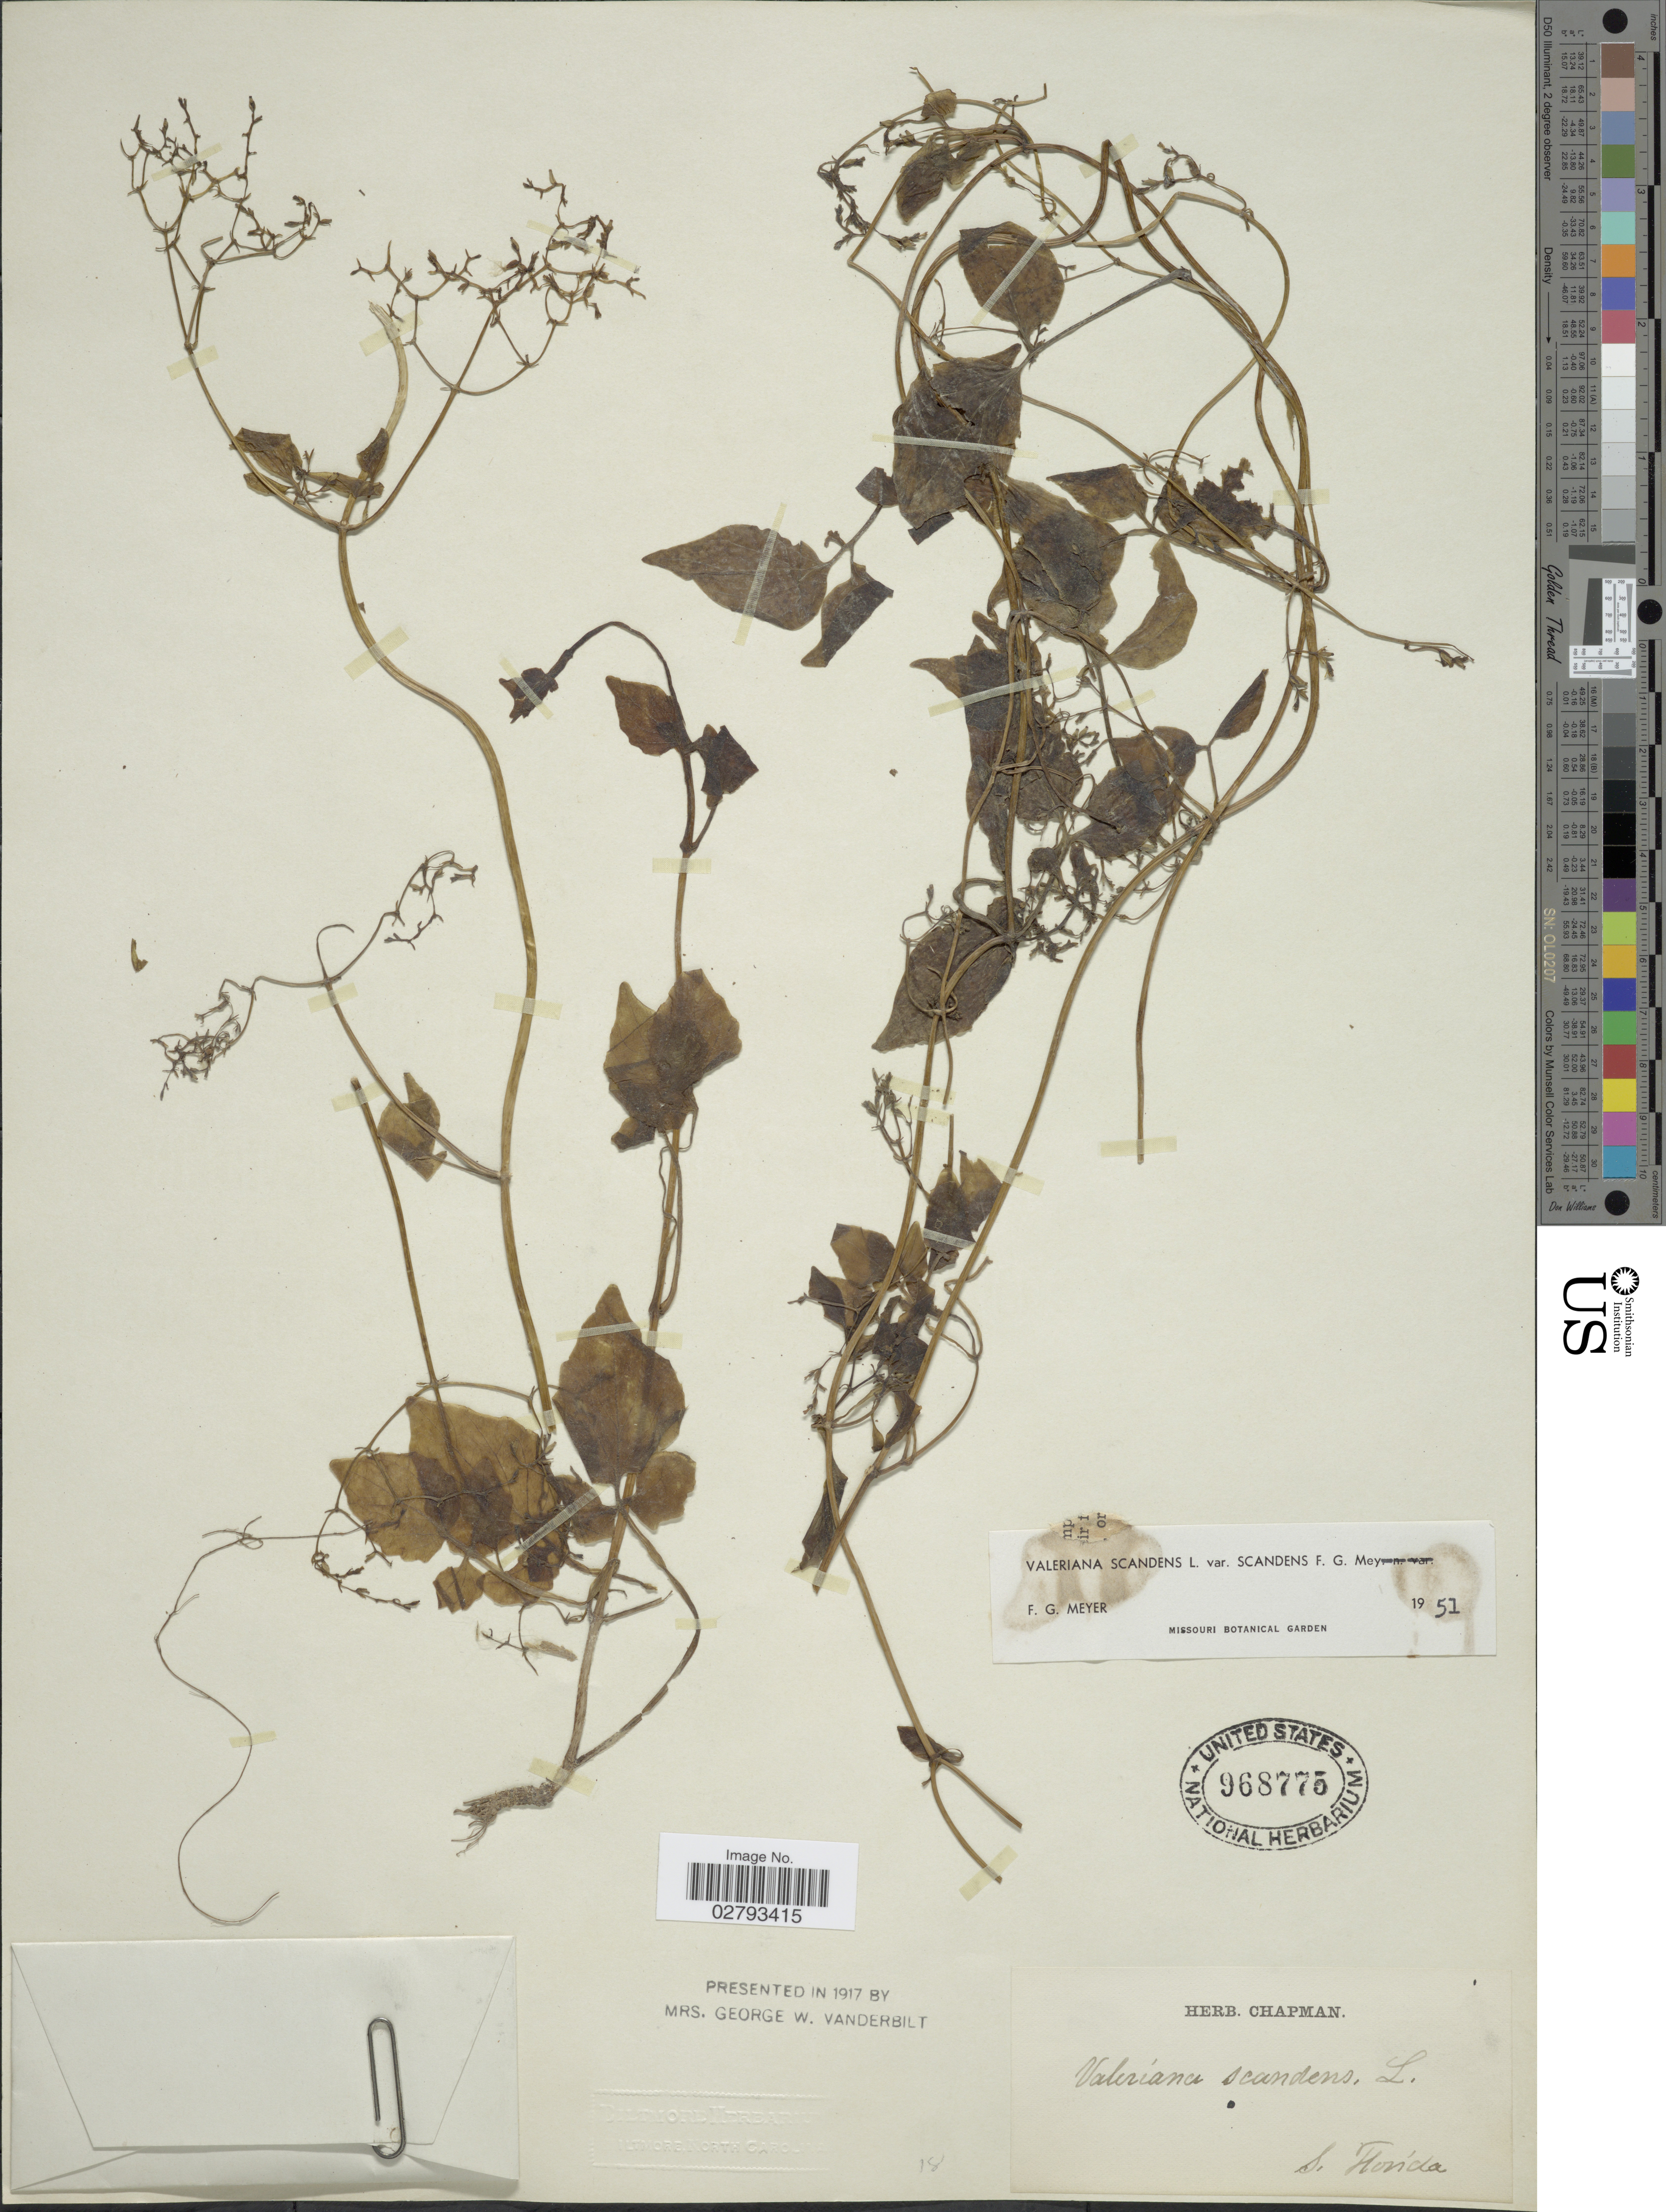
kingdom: Plantae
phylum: Tracheophyta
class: Magnoliopsida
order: Dipsacales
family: Caprifoliaceae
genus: Valeriana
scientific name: Valeriana scandens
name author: L.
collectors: ex herb. Chapman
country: United States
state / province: Florida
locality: S. Florida.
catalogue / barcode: US 968775